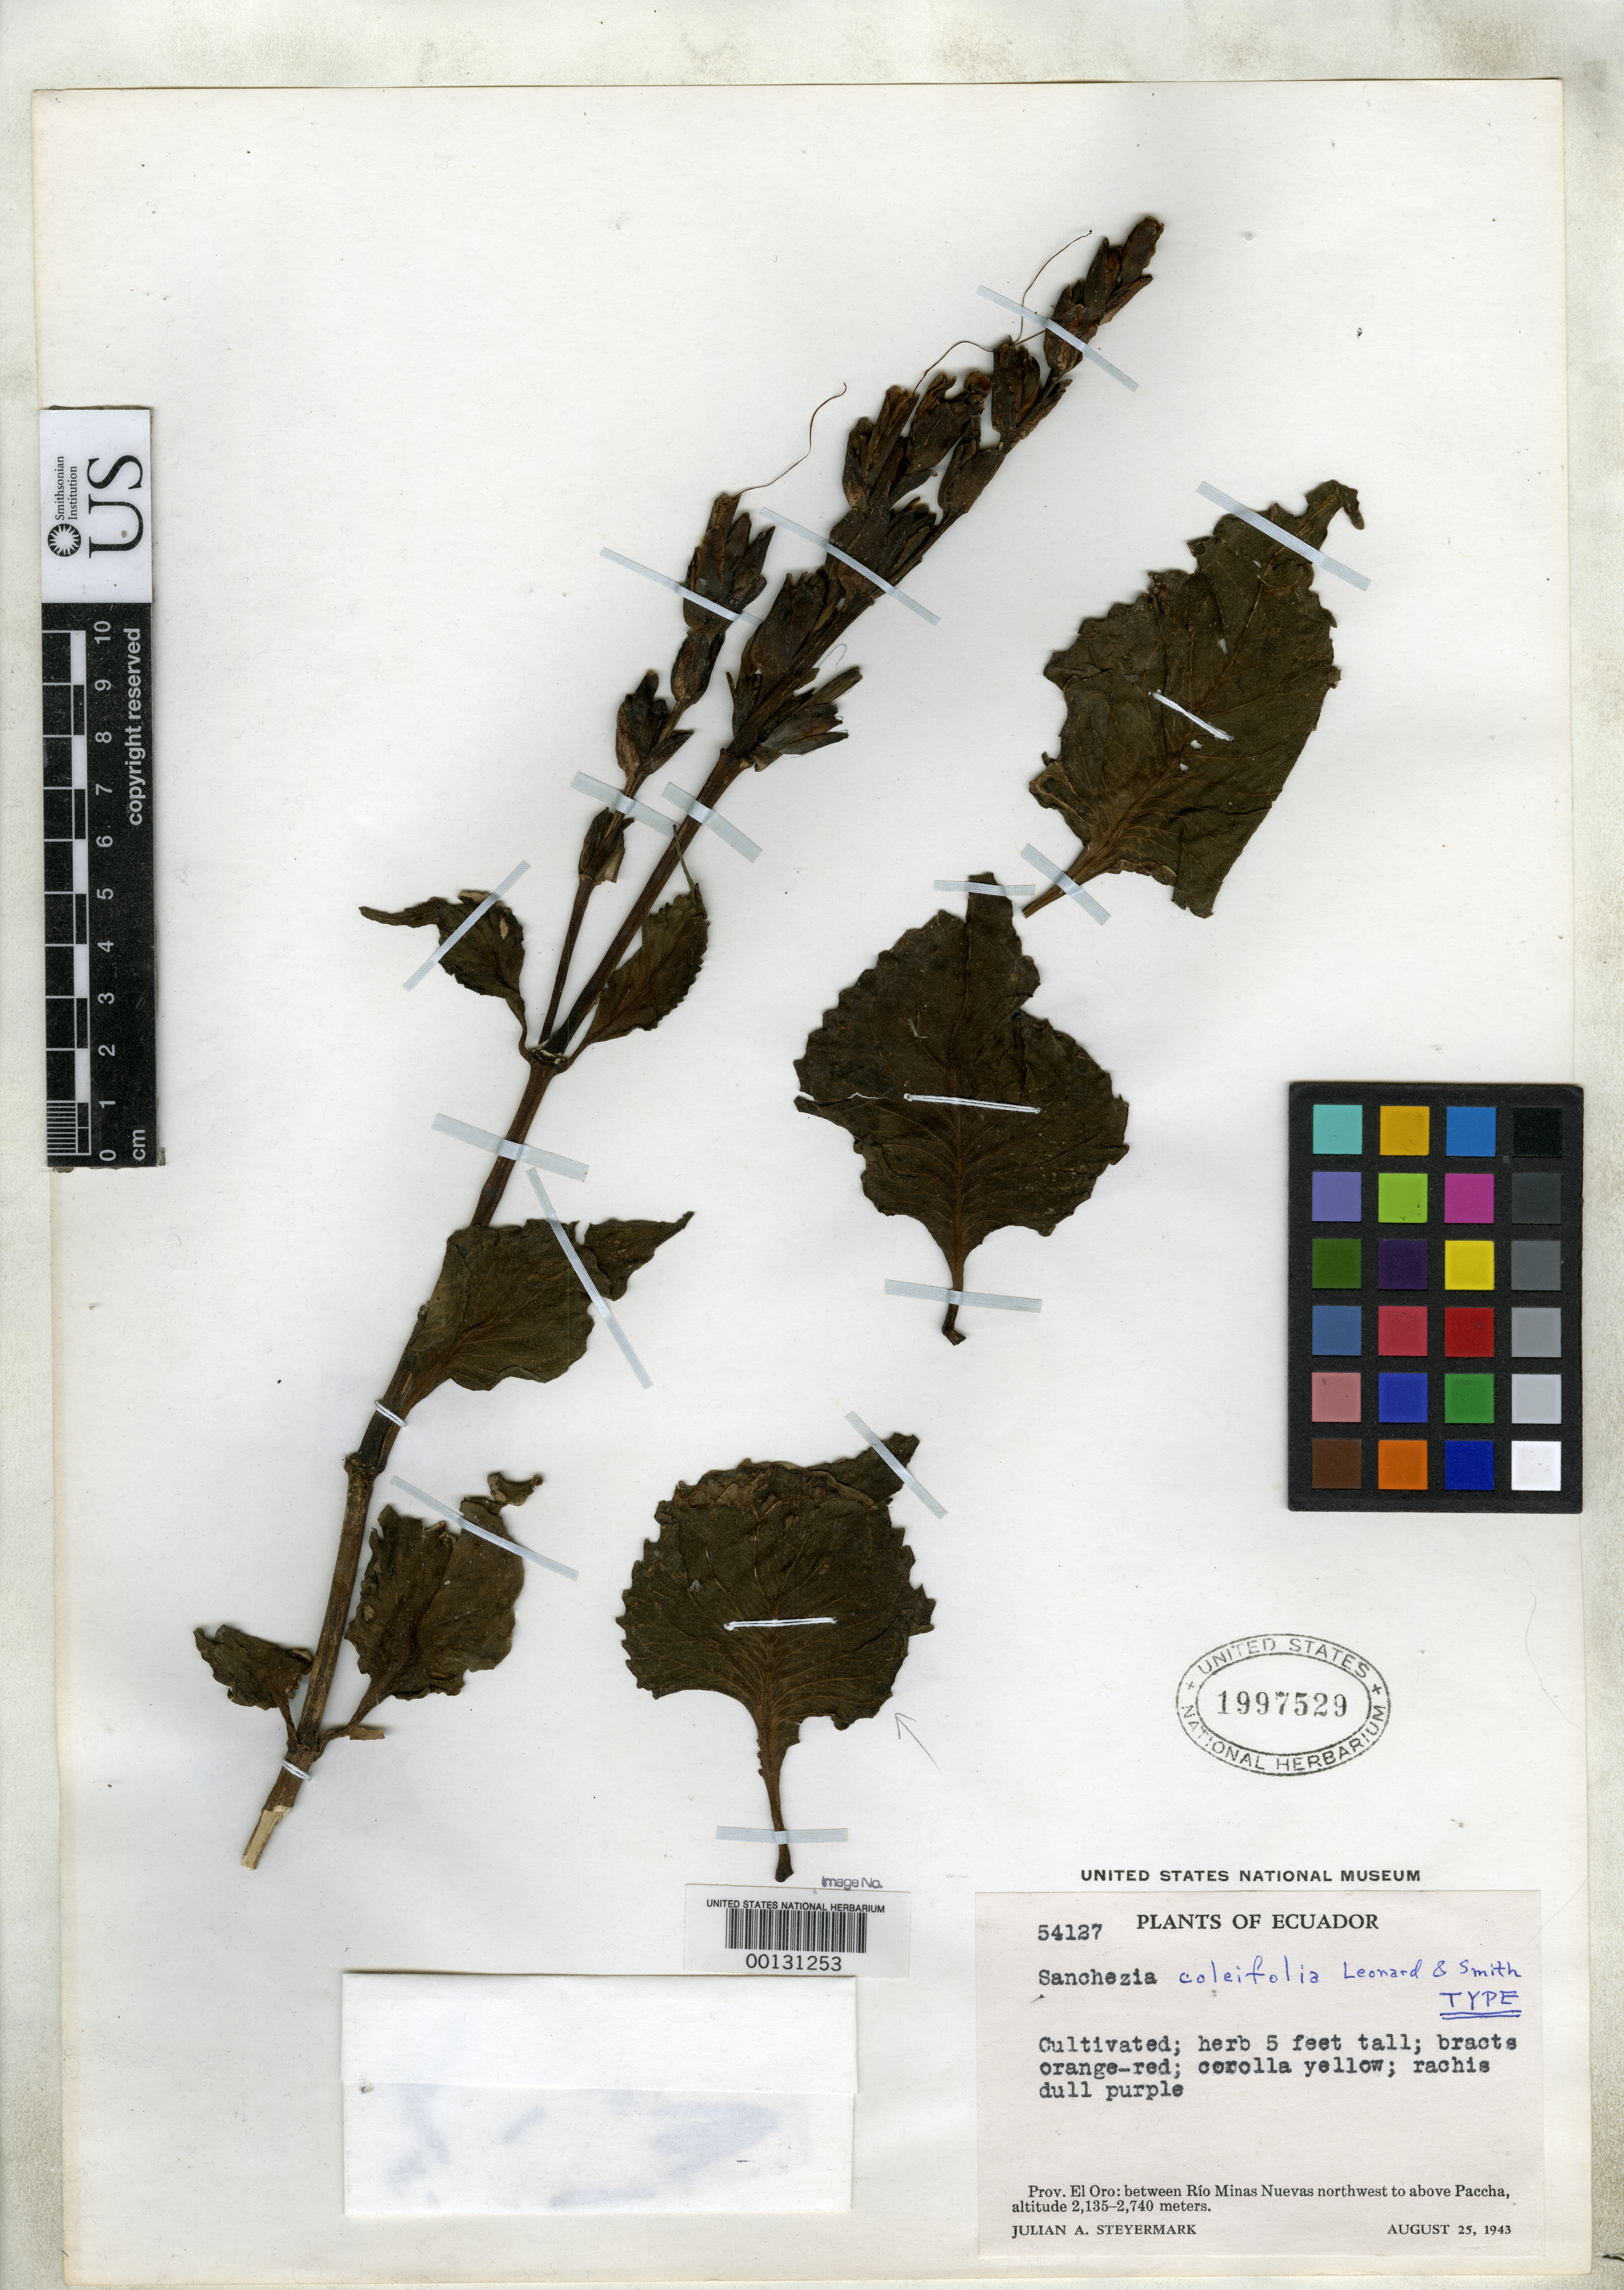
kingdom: Plantae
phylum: Tracheophyta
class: Magnoliopsida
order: Lamiales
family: Acanthaceae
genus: Sanchezia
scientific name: Sanchezia coleifolia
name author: Leonard & L.B. Sm.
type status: Holotype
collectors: J. Steyermark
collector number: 54127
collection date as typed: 25 Aug 1943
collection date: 1943-08-25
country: Ecuador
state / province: El Oro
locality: Cultivated, between Rio Minas Nuevas NW to above Paccha.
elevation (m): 2135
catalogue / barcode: US 1997529